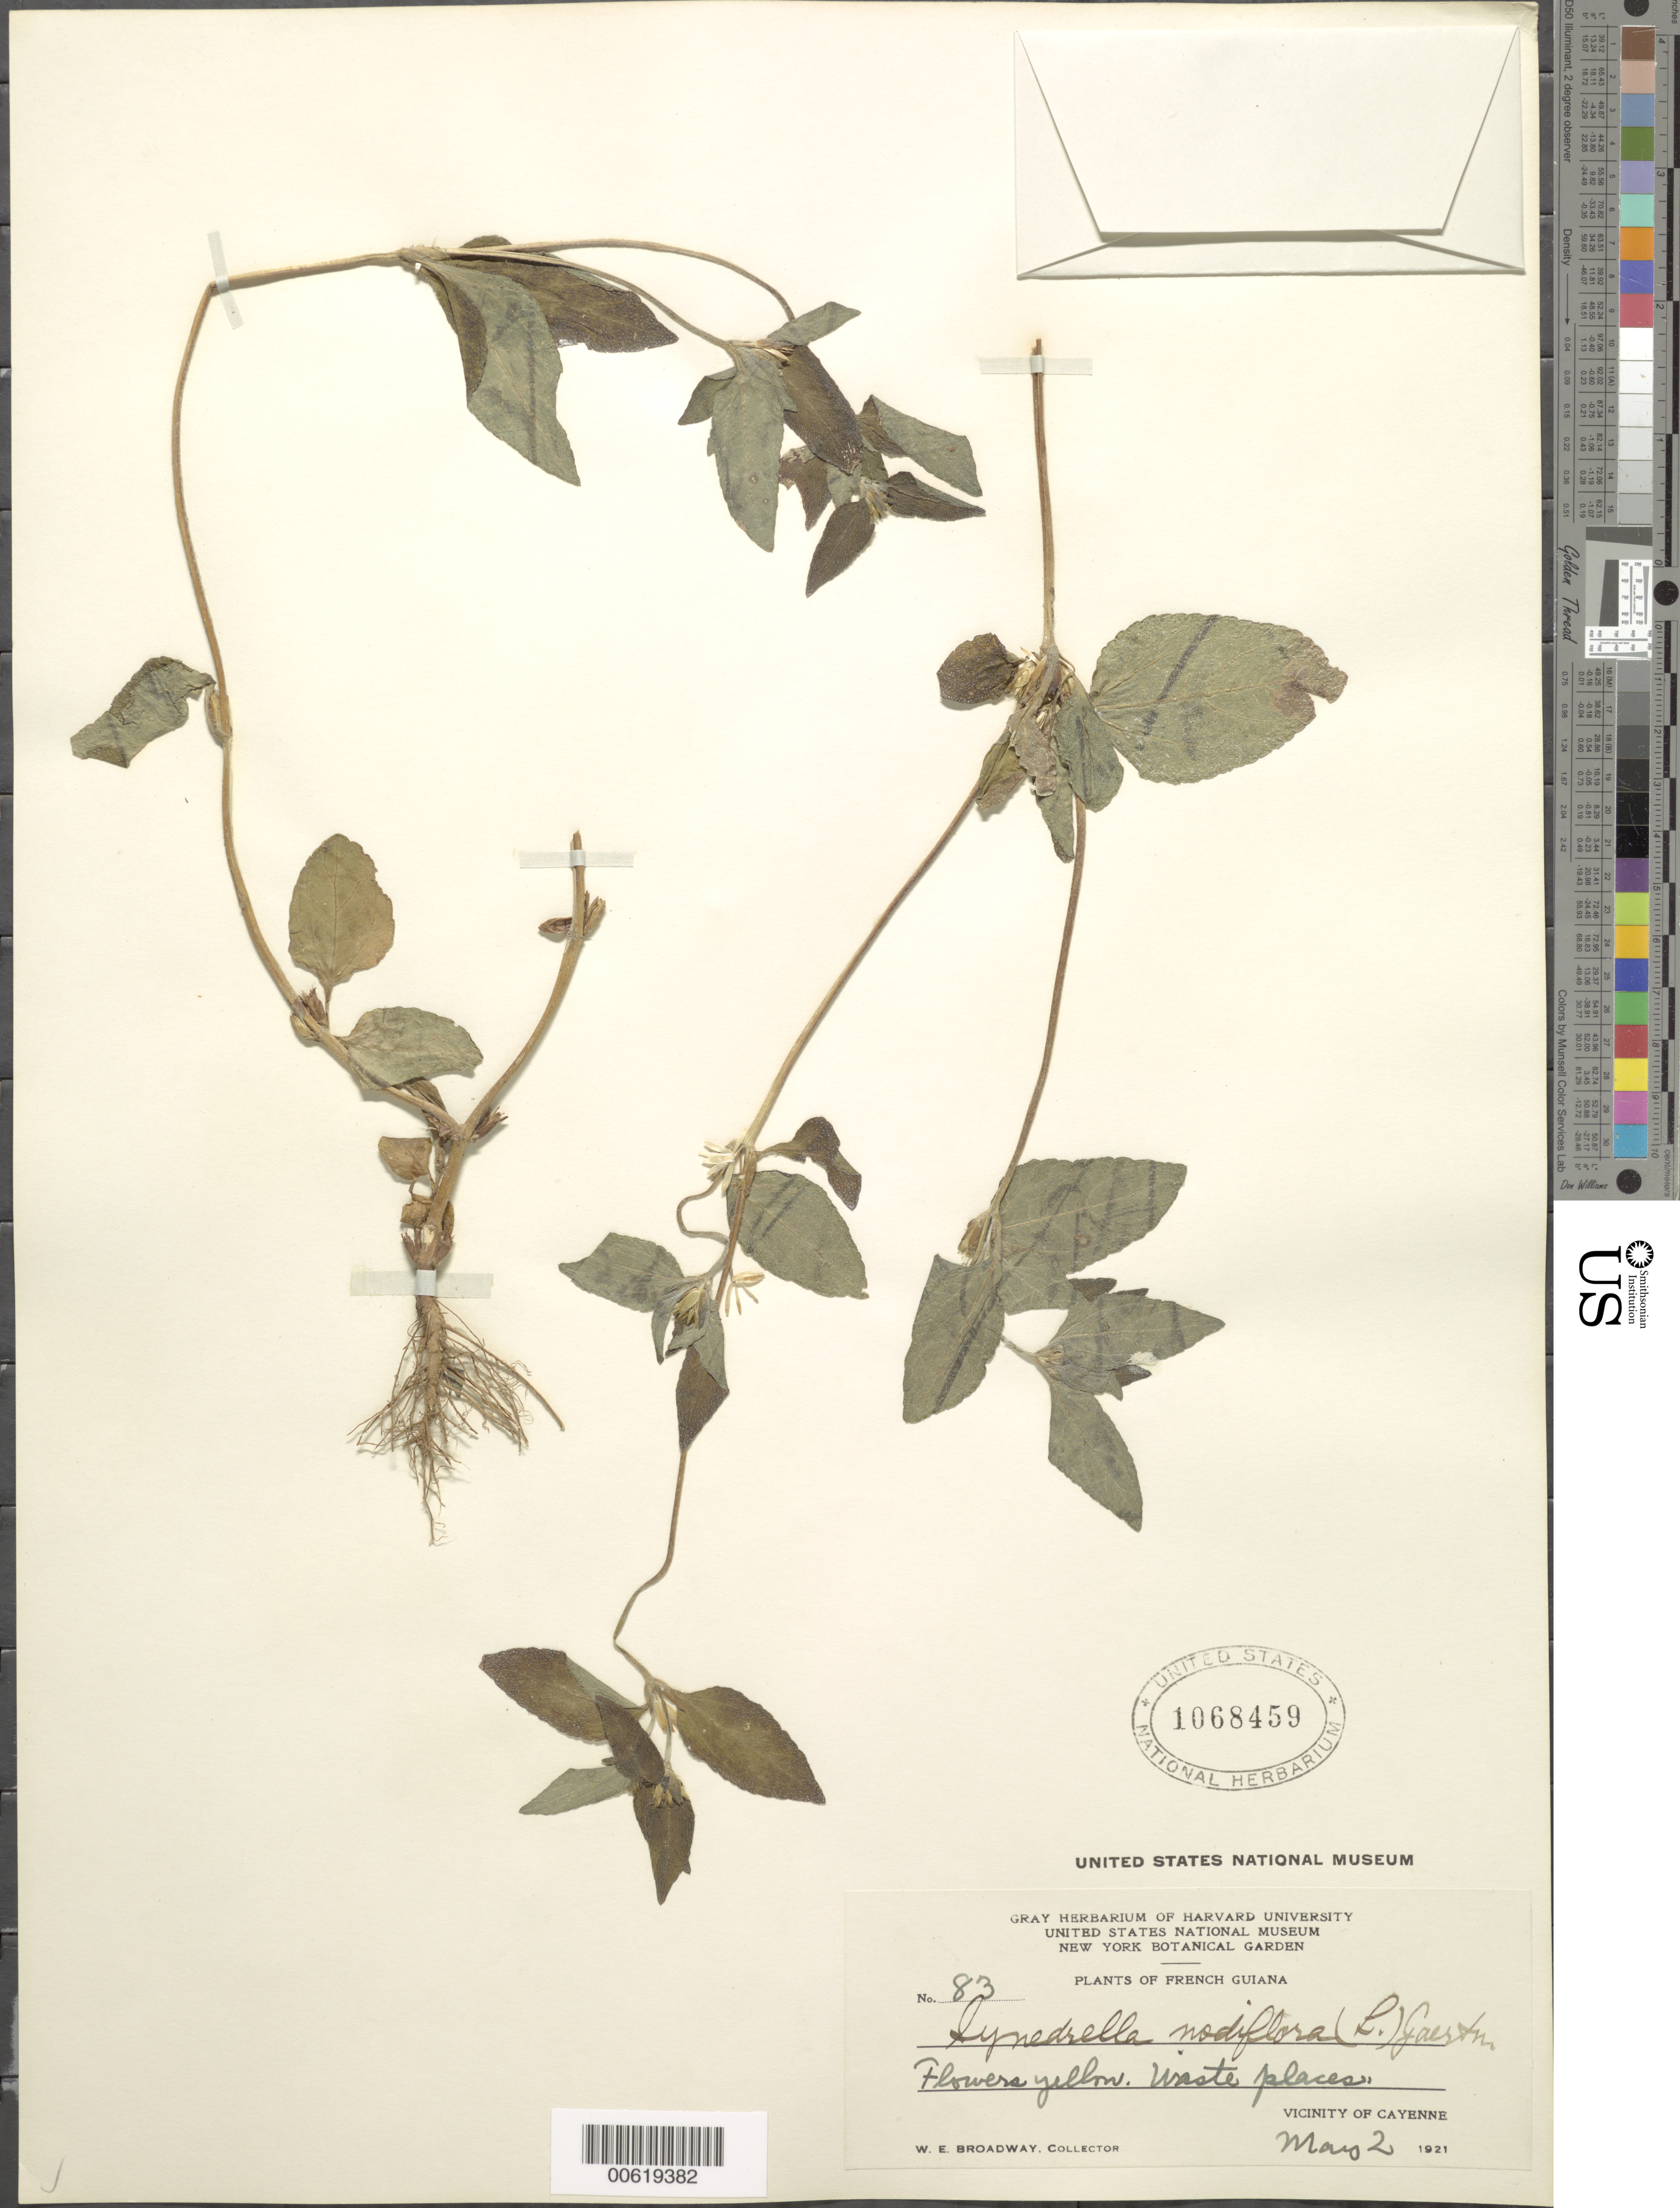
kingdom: Plantae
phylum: Tracheophyta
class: Magnoliopsida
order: Asterales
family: Asteraceae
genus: Synedrella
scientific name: Synedrella nodiflora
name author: (L.) Gaertn.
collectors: W. E. Broadway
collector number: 83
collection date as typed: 2-May-21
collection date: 1921-05-02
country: French Guiana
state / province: Cayenne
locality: Cayenne, vic.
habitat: Waste places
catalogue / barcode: US 1068459